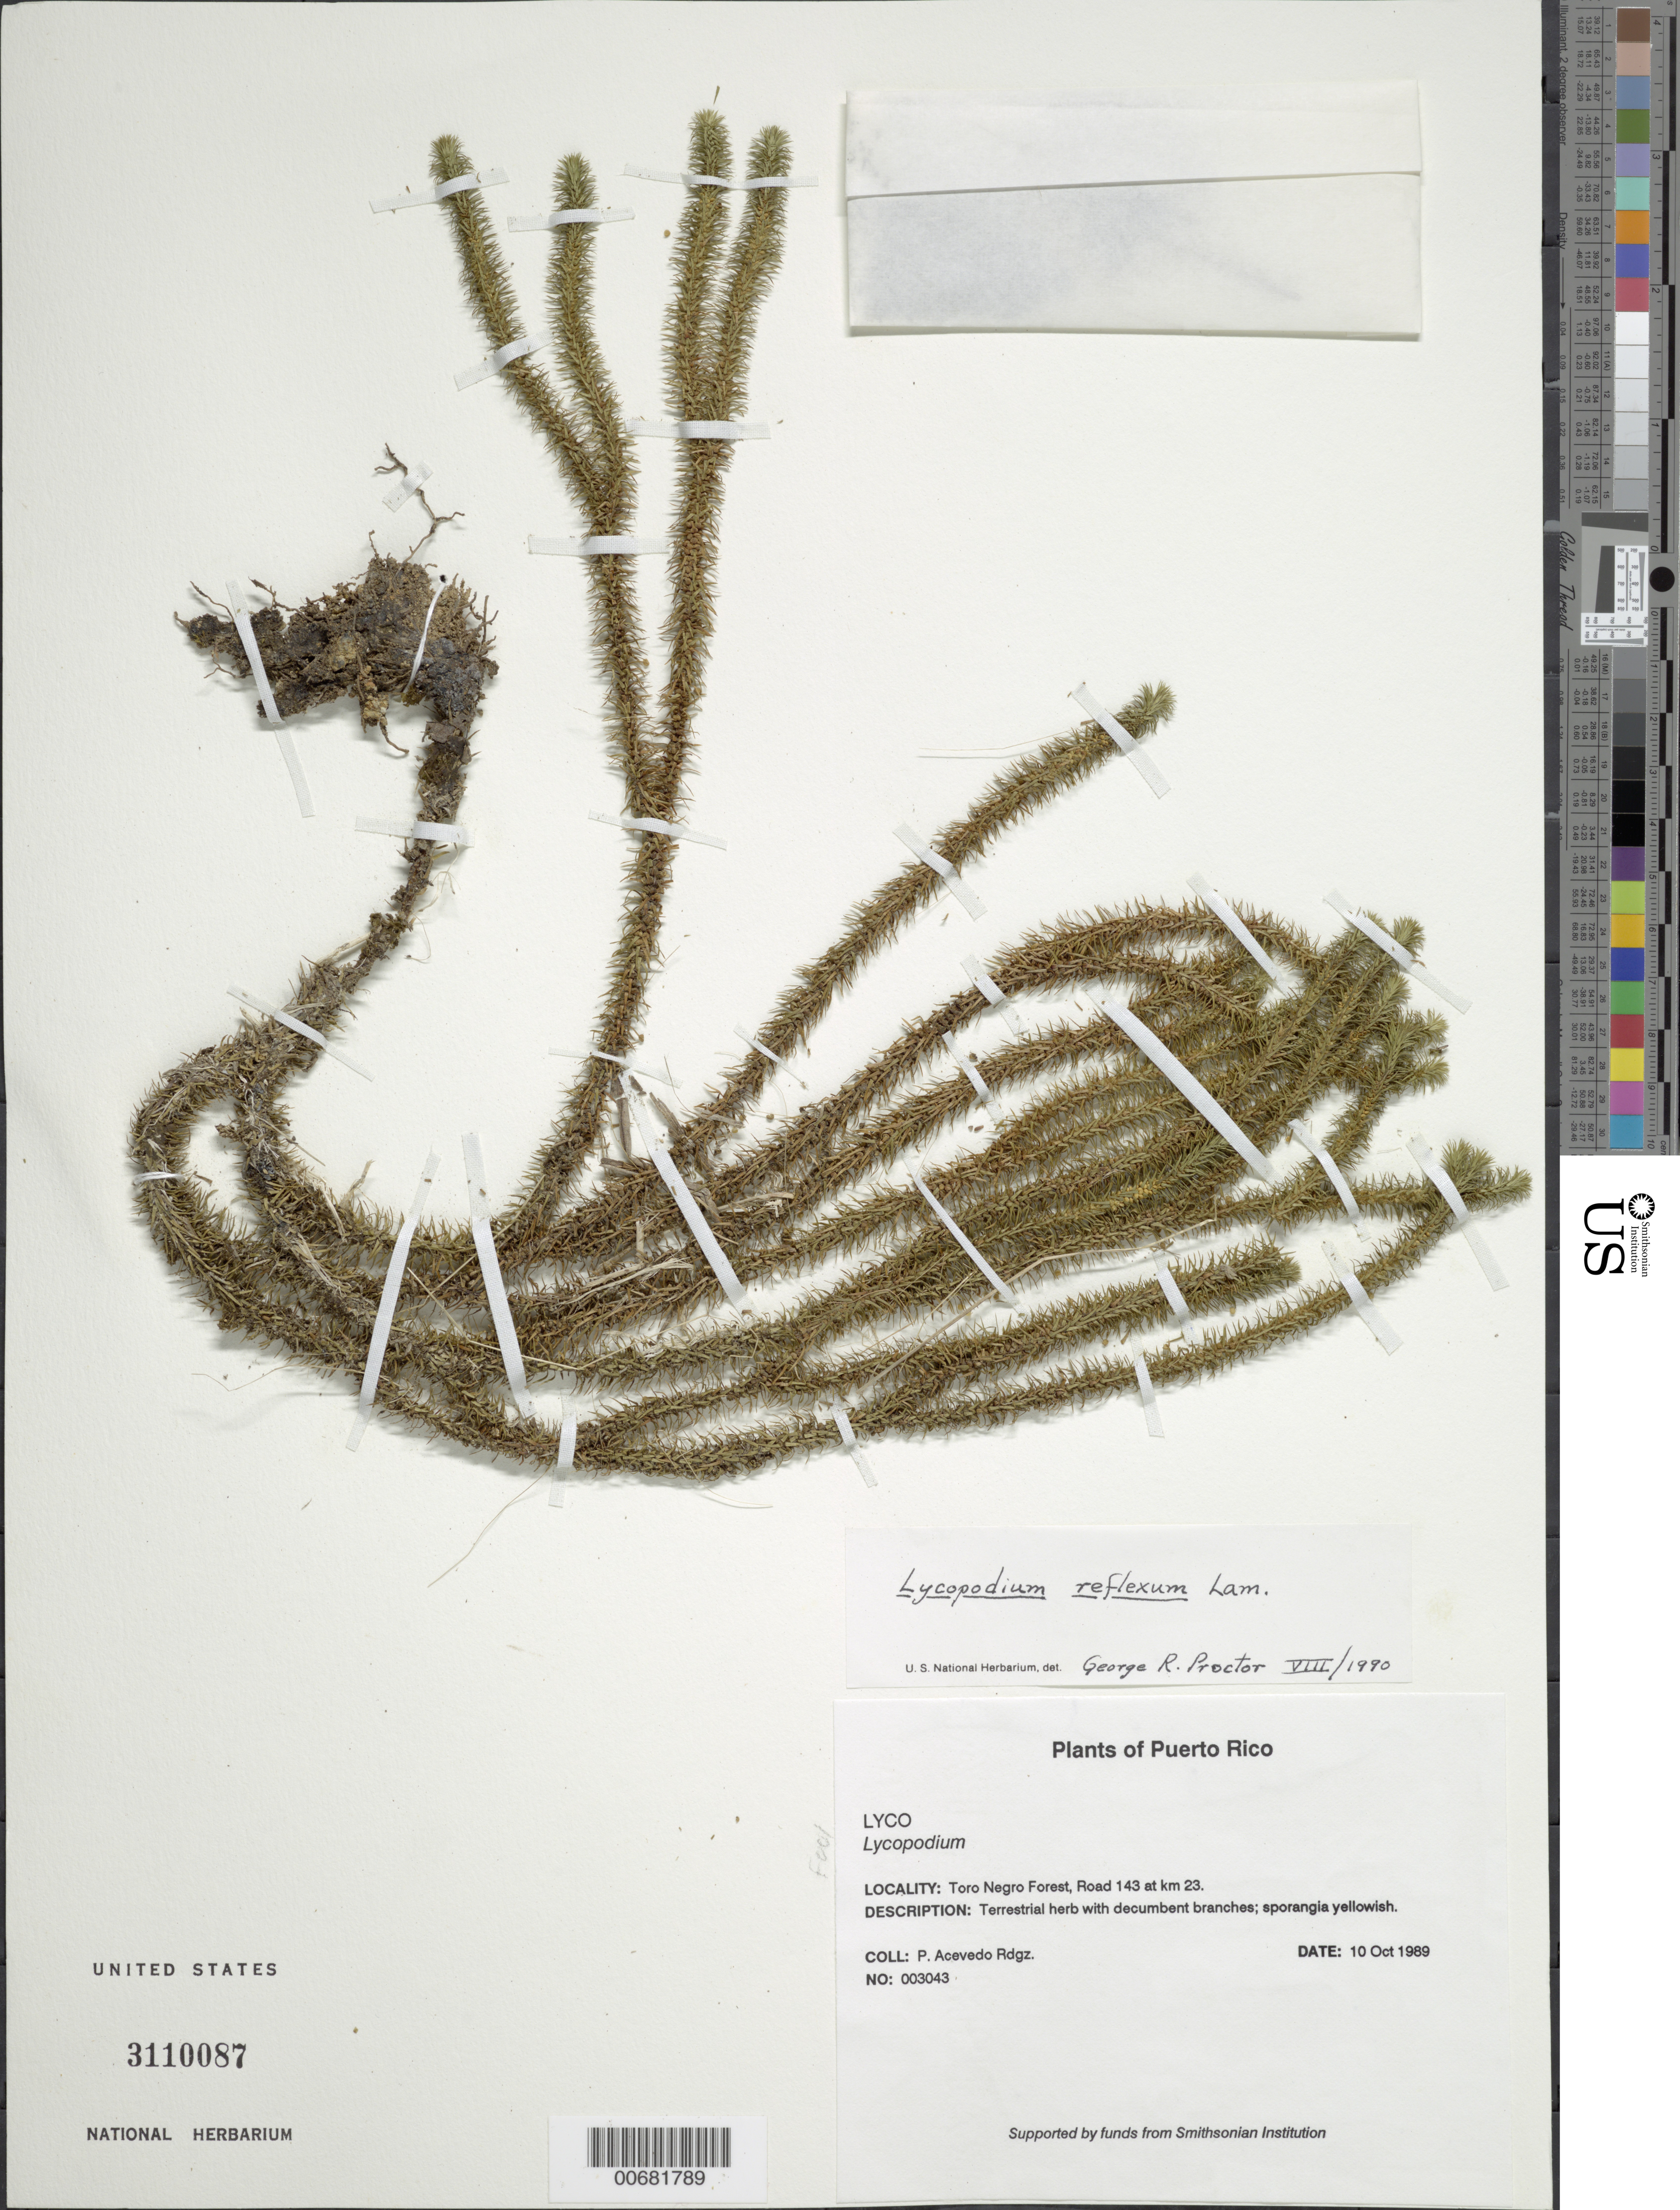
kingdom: Plantae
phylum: Tracheophyta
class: Lycopodiopsida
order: Lycopodiales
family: Lycopodiaceae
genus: Phlegmariurus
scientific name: Phlegmariurus reflexus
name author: (Lam.) B. Øllg.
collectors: P. Acevedo-Rodr.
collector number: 3043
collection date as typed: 10 Oct 1989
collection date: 1989-10-10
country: Puerto Rico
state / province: Jayuya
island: Puerto Rico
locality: Jayuya; Toro Negro Forest, Road 143 at km 23.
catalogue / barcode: US 3110087